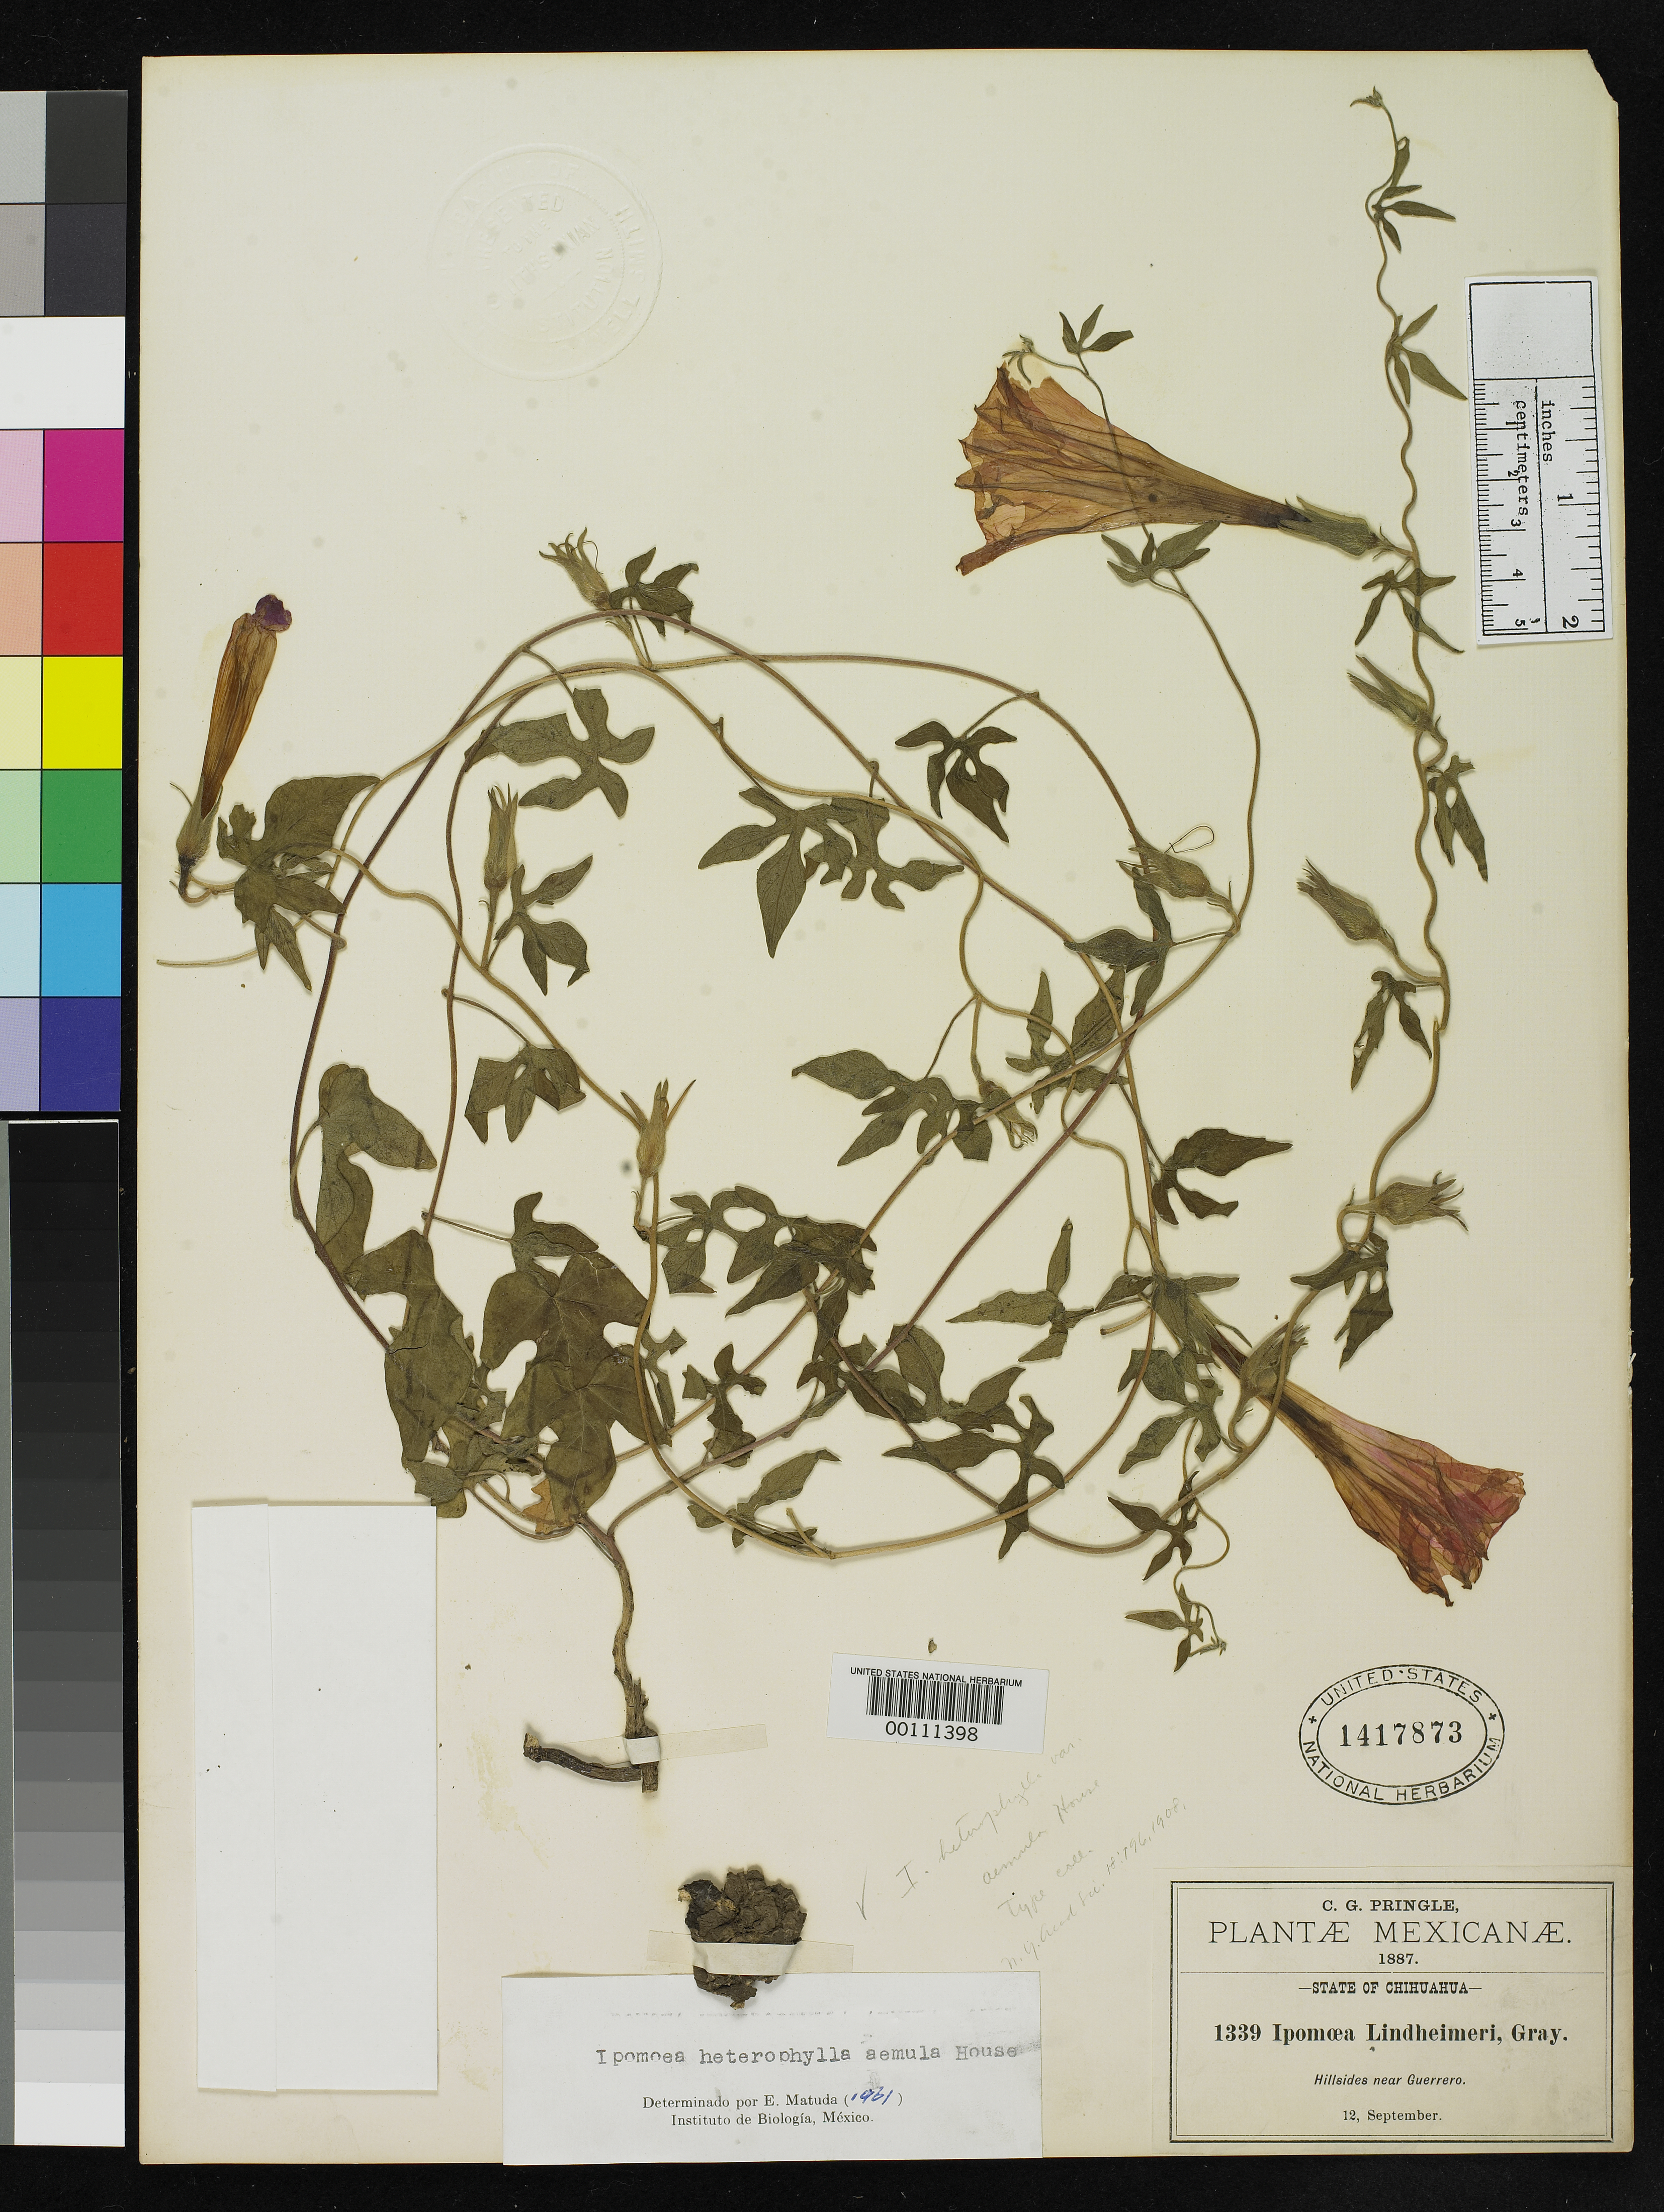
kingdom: Plantae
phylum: Tracheophyta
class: Magnoliopsida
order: Solanales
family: Convolvulaceae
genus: Ipomoea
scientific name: Ipomoea heterophylla var. aemula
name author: House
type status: Isotype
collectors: C. G. Pringle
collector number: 1339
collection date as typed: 12 Sep 1887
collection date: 1887-09-12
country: Mexico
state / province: Chihuahua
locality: Near Guerrero.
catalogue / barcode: US 1417873